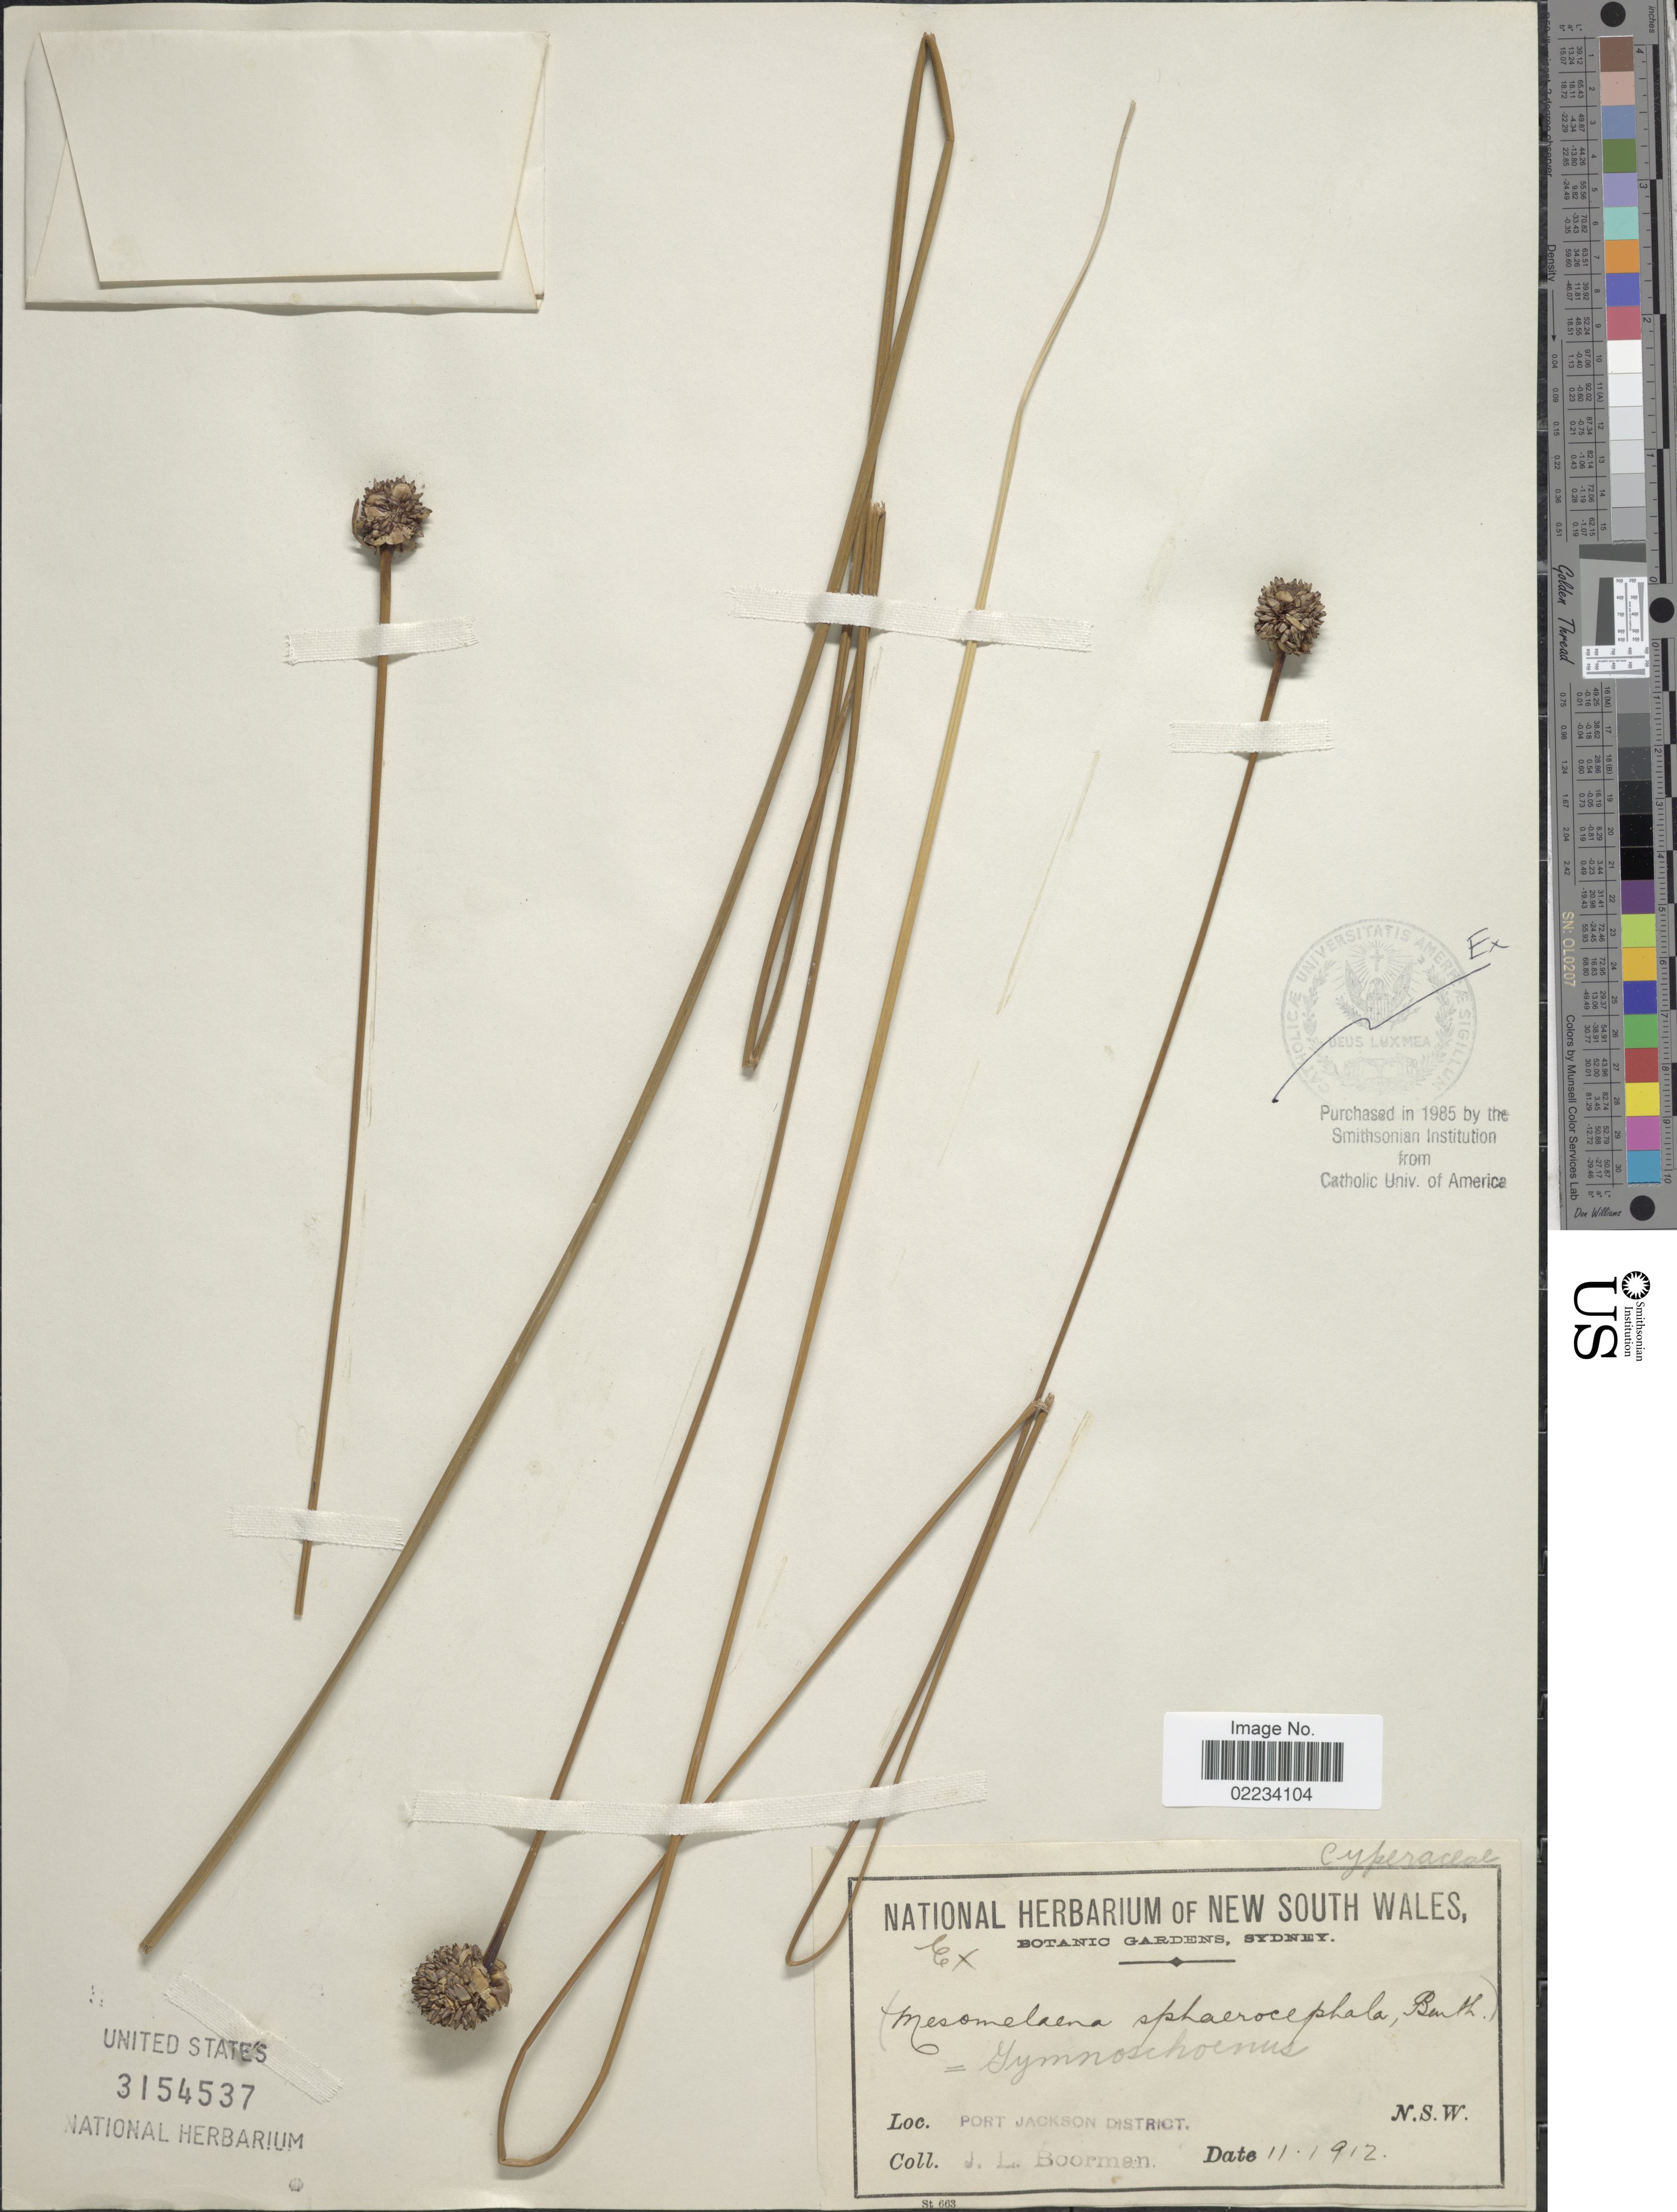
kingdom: Plantae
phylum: Tracheophyta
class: Liliopsida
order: Poales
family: Cyperaceae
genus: Gymnoschoenus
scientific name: Gymnoschoenus sphaerocephalus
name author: (R. Br.) Hook. f.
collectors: J. Boorman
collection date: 1912-02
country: Australia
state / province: New South Wales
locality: Port Jackson District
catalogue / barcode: US 3154537